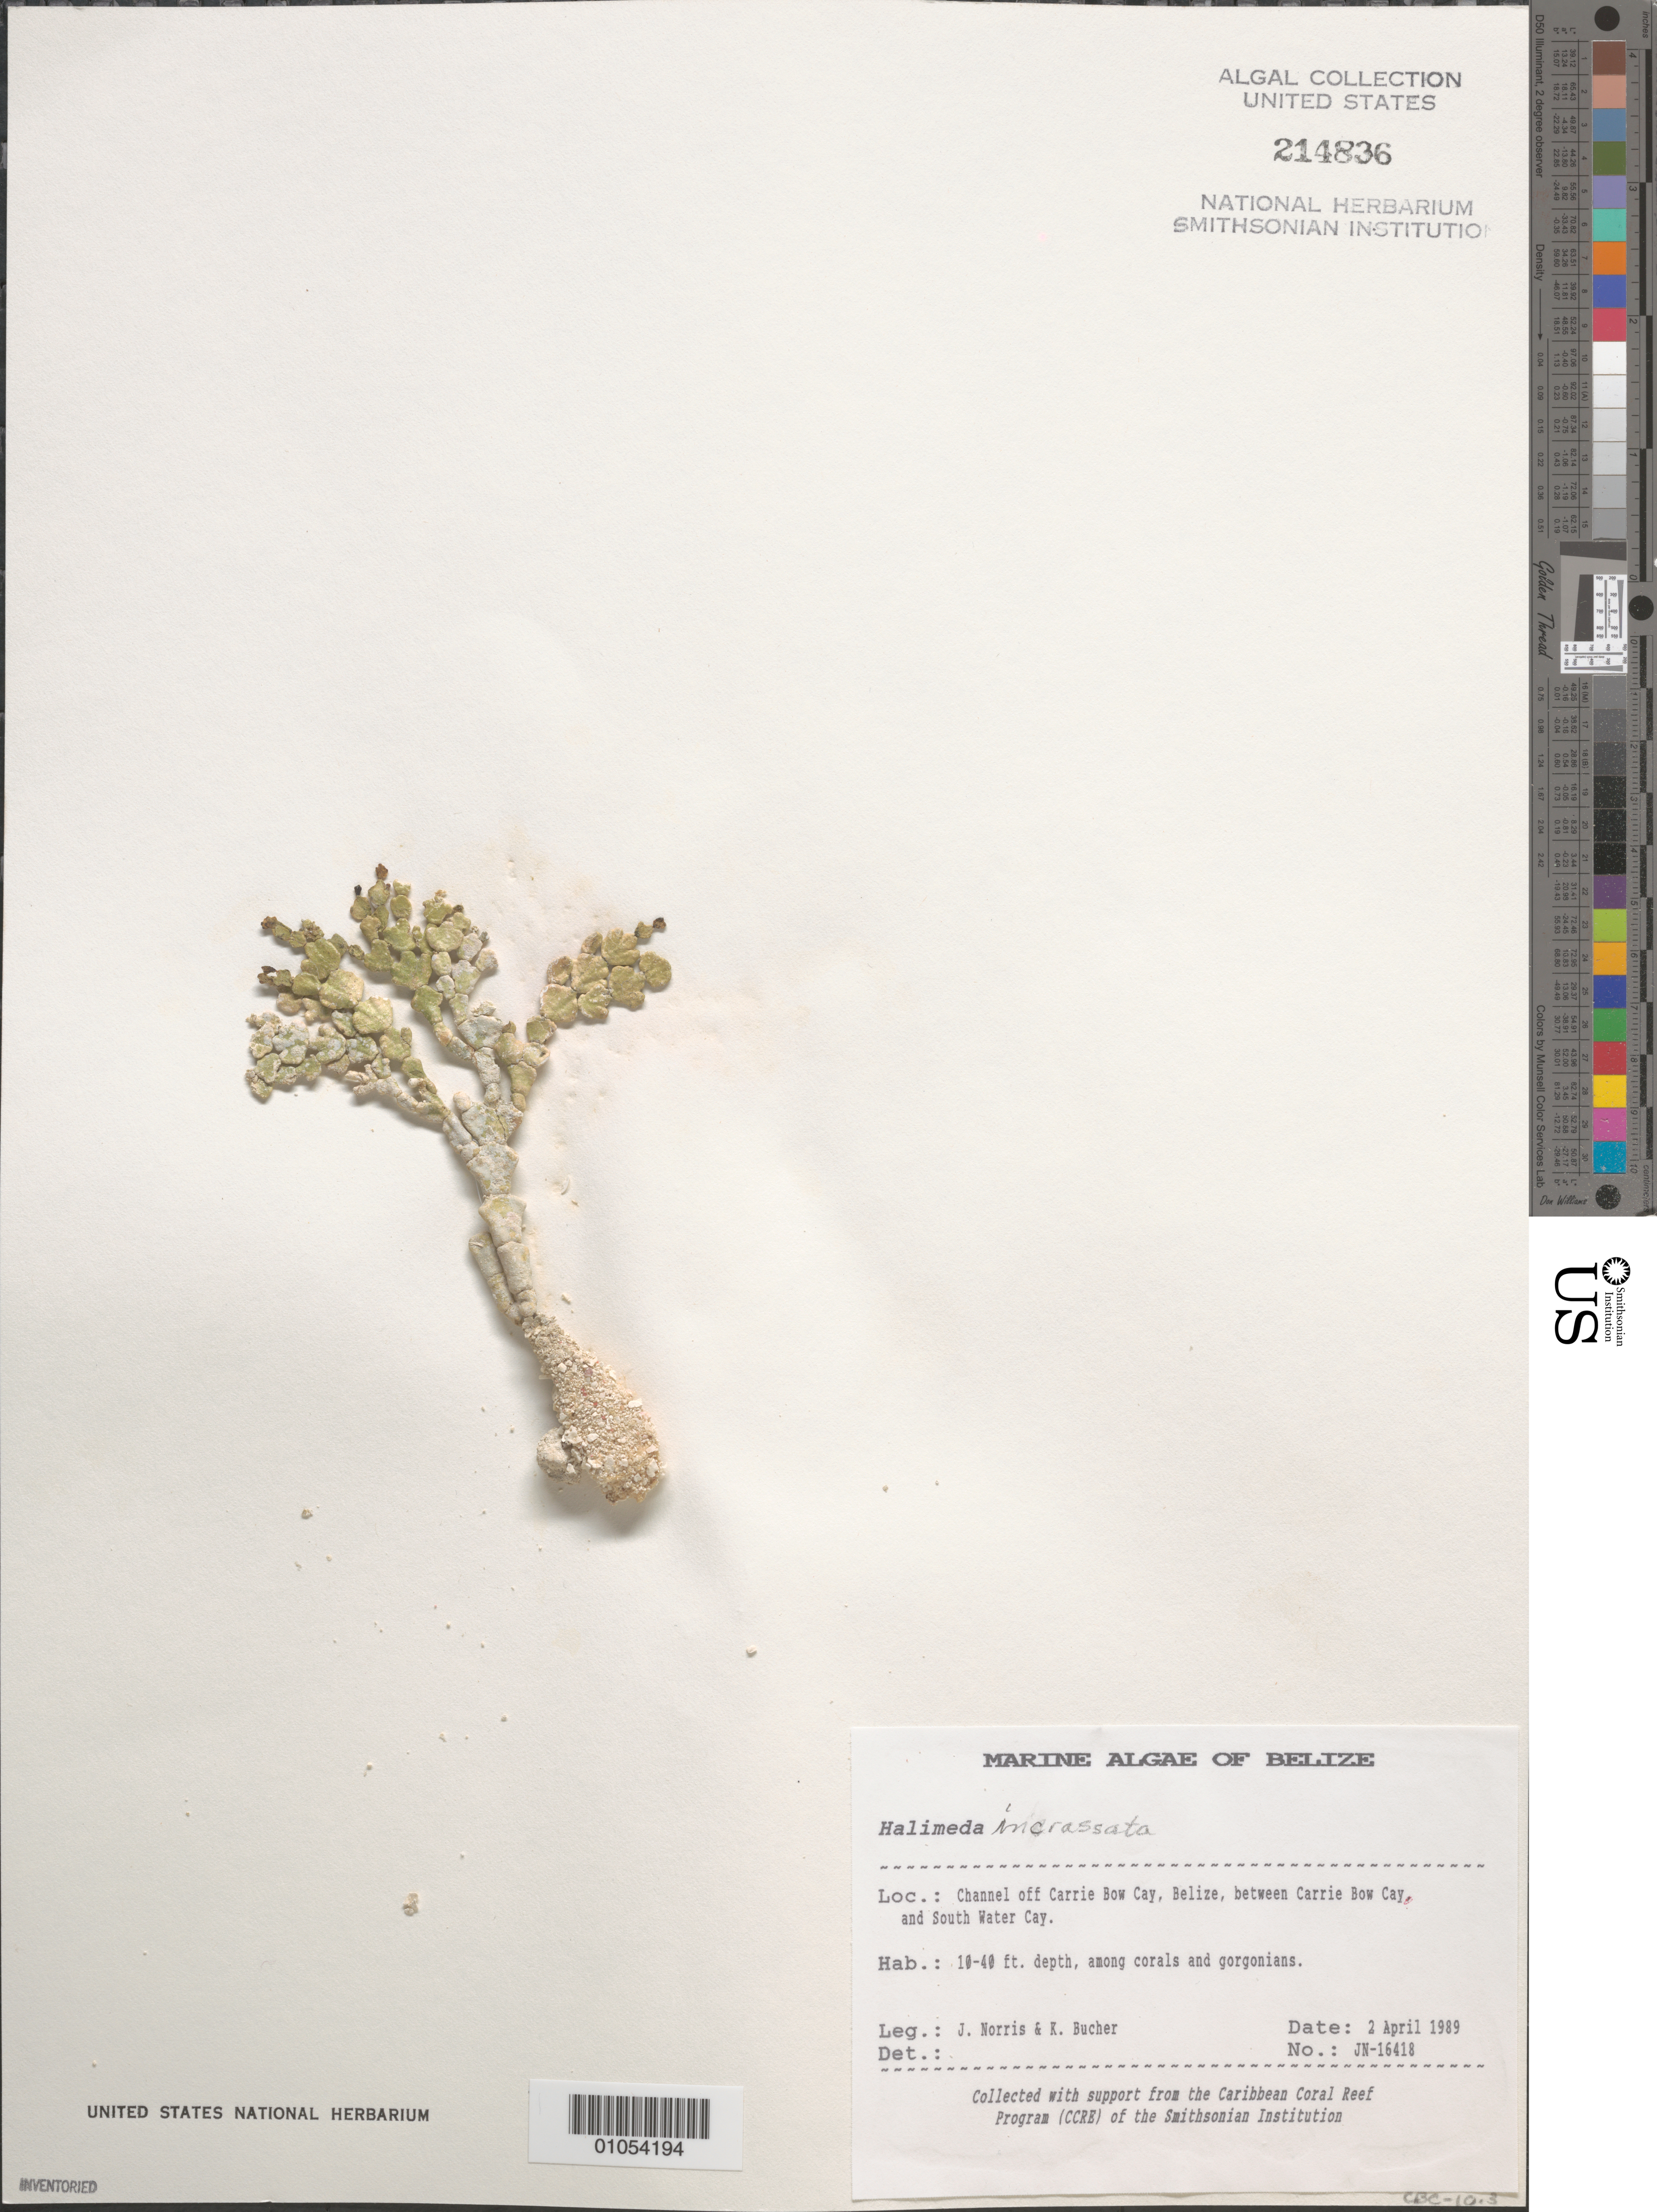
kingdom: Plantae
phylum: Chlorophyta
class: Ulvophyceae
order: Bryopsidales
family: Halimedaceae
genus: Halimeda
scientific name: Halimeda incrassata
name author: (J. Ellis) J.V.Lamouroux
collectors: J. N. Norris & K. E. Bucher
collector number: JN-16418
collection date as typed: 02 Apr 1989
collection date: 1989-04-02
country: Belize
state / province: Stann Creek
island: Carrie Bow Cay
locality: Channel between Carrie Bow Cay and South Water Cay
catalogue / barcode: US 214836